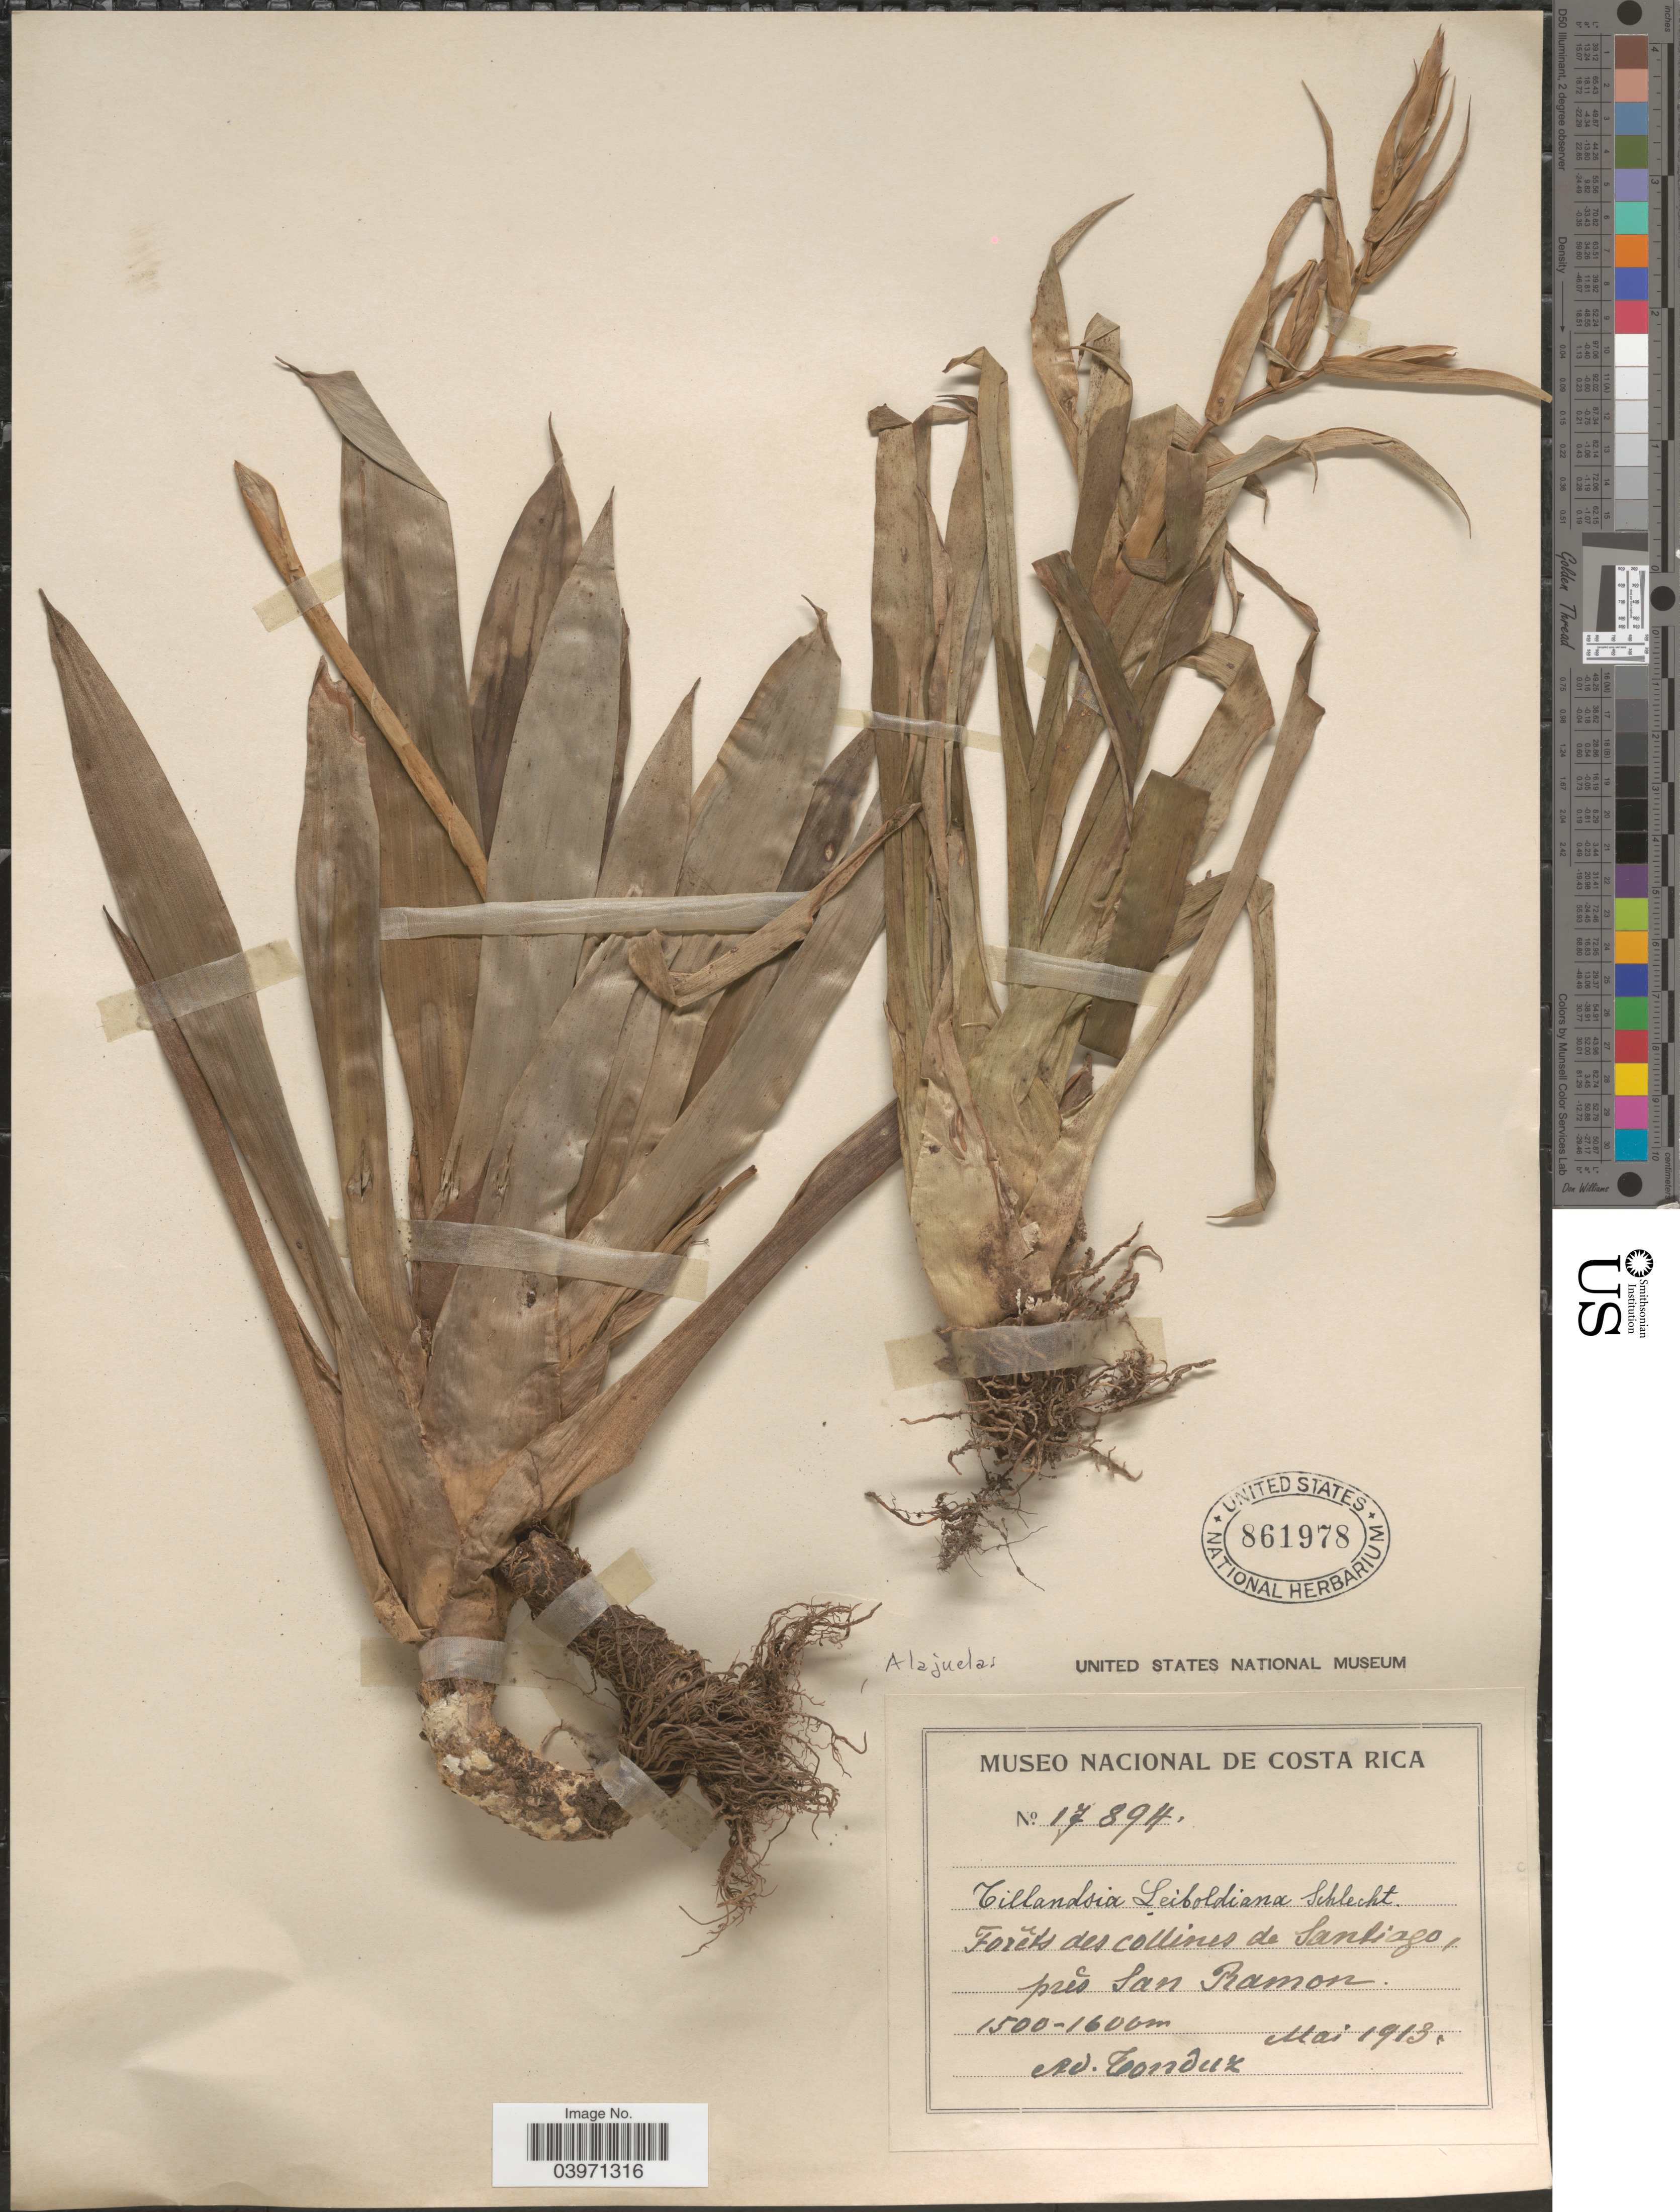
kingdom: Plantae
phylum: Tracheophyta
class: Liliopsida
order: Poales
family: Bromeliaceae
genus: Tillandsia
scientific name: Tillandsia leiboldiana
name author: Schltdl.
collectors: A. Tonduz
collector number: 17894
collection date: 1913-05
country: Costa Rica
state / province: Alajuela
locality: Forêts des collines de Santiago, près San Ramon.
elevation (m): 1500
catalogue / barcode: US 861978